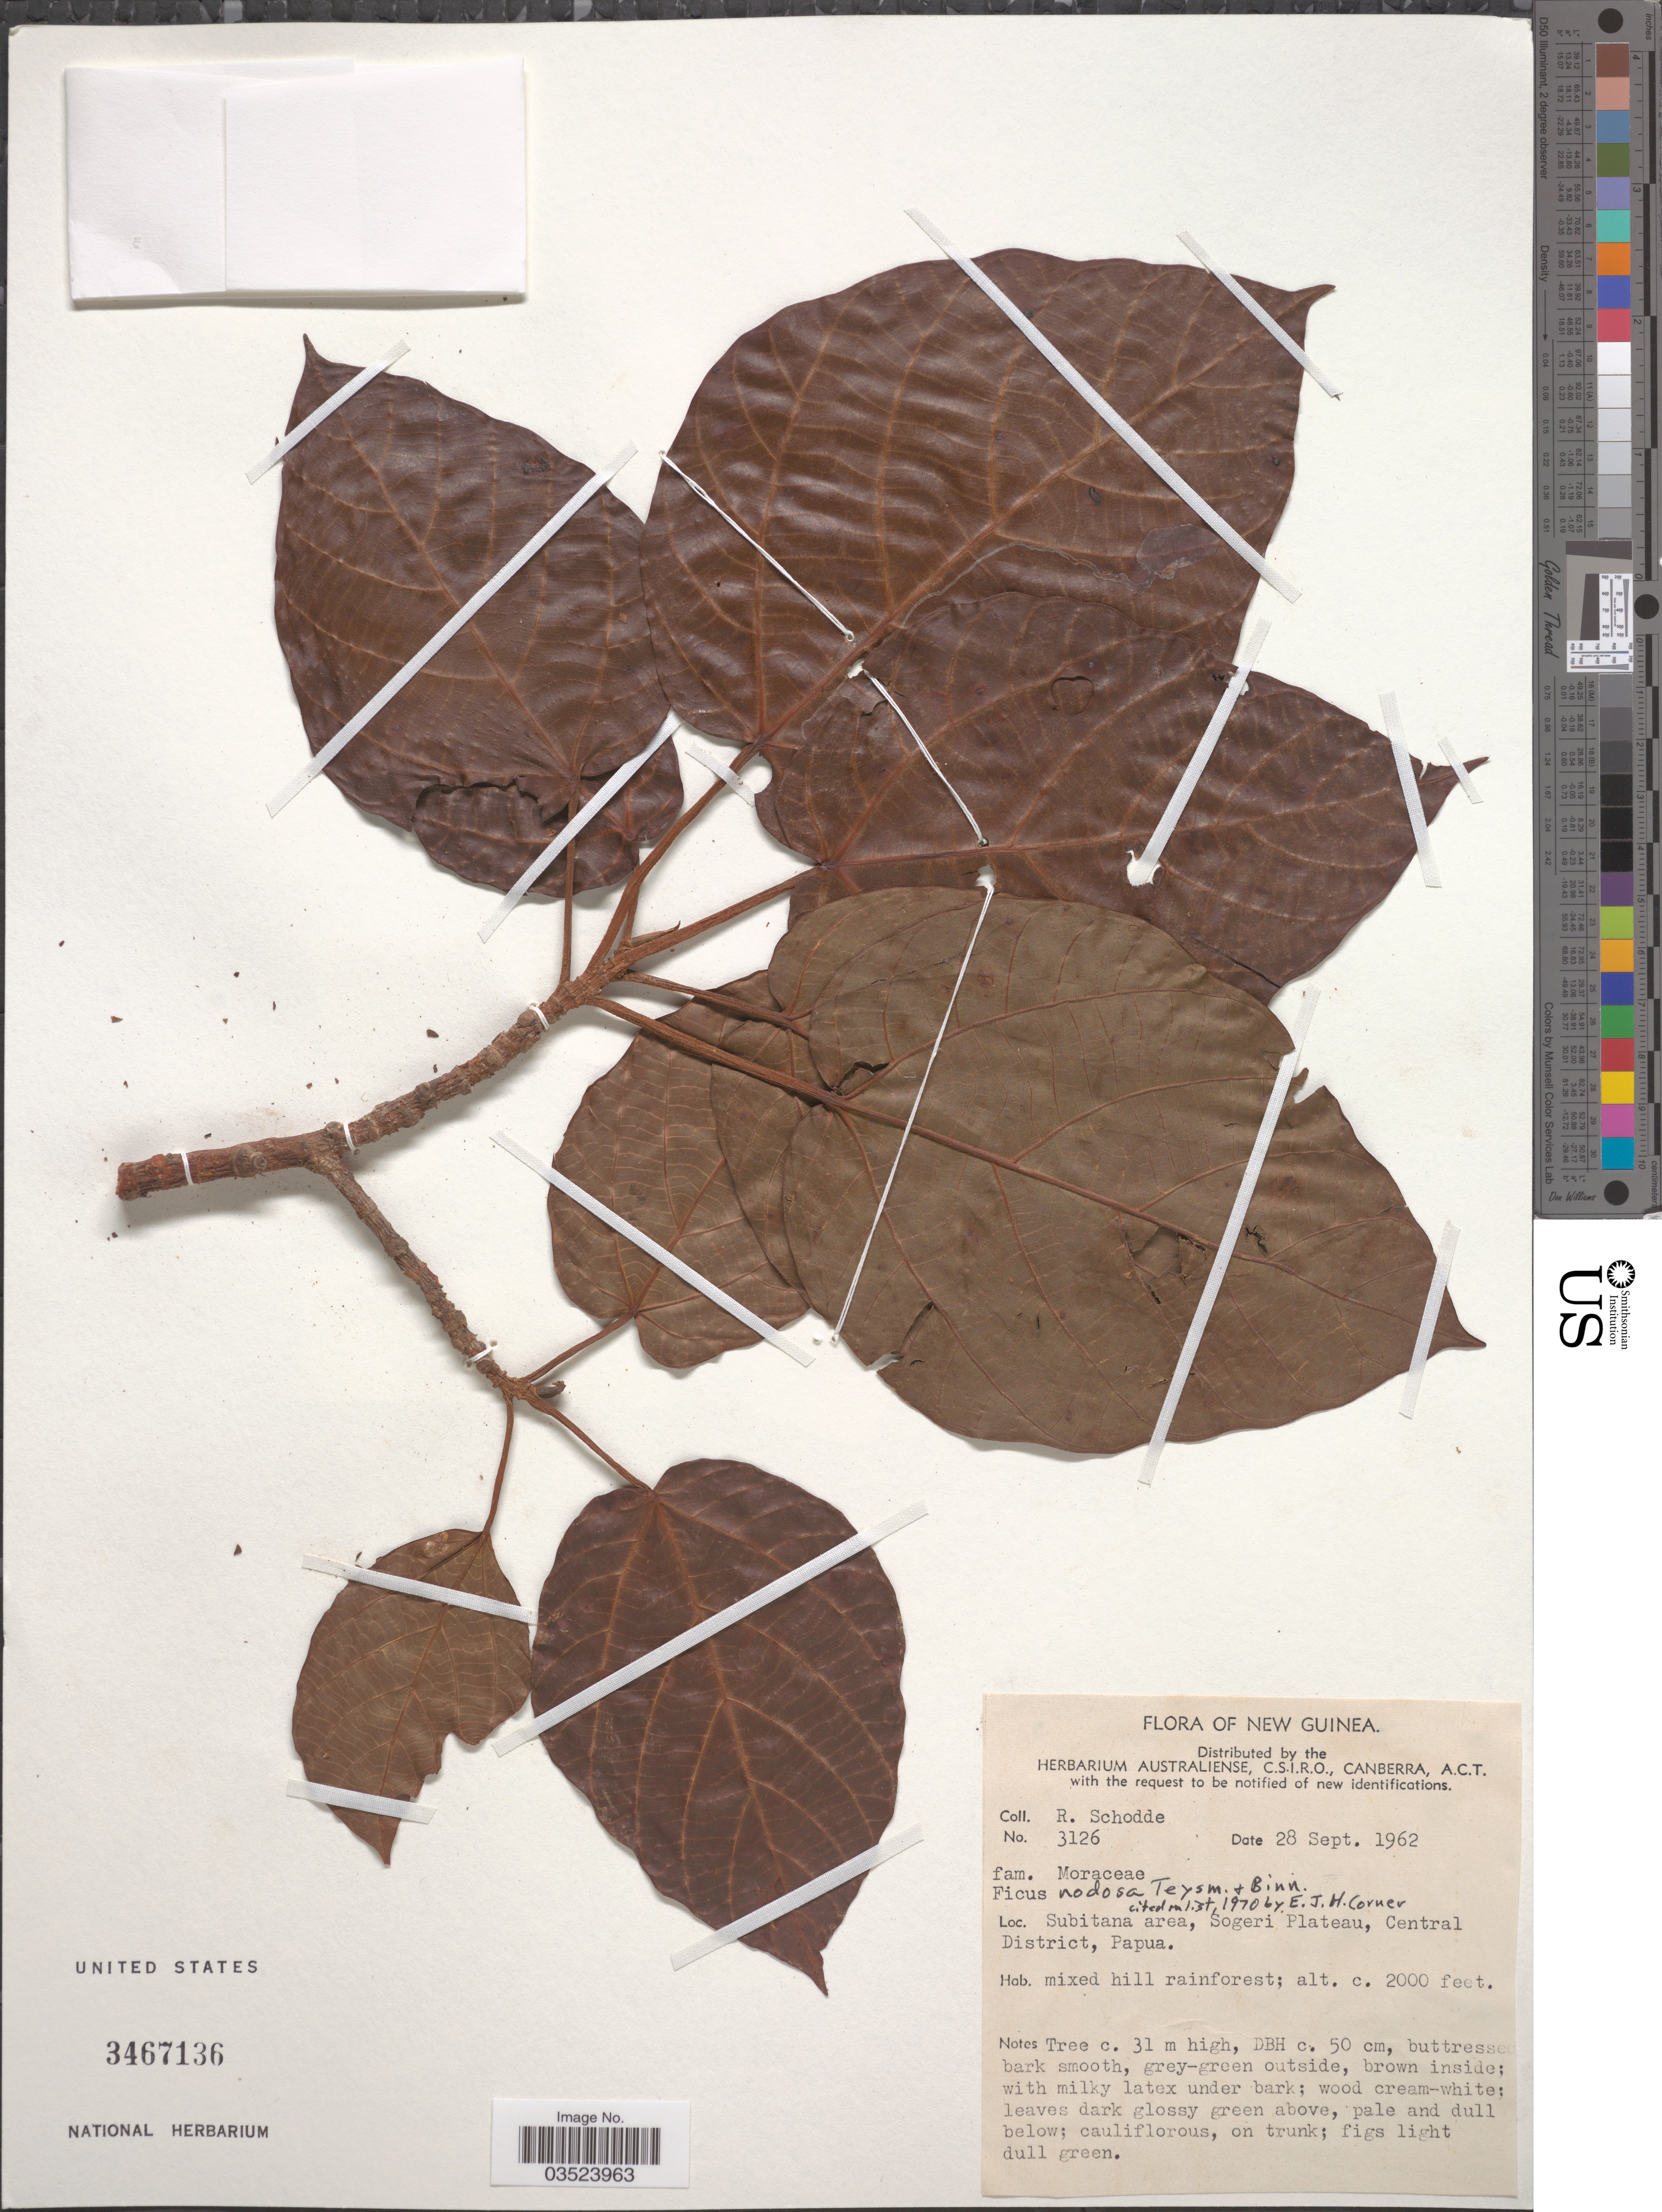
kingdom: Plantae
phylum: Tracheophyta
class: Magnoliopsida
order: Rosales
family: Moraceae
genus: Ficus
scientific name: Ficus nodosa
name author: Teijsm. & Binn.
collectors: R. Schodde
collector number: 3126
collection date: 1962-09-28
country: Papua New Guinea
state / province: Central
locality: New Guinea. Subitana area, Sogeri Plateau, Central District.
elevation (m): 610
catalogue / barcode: US 3467136